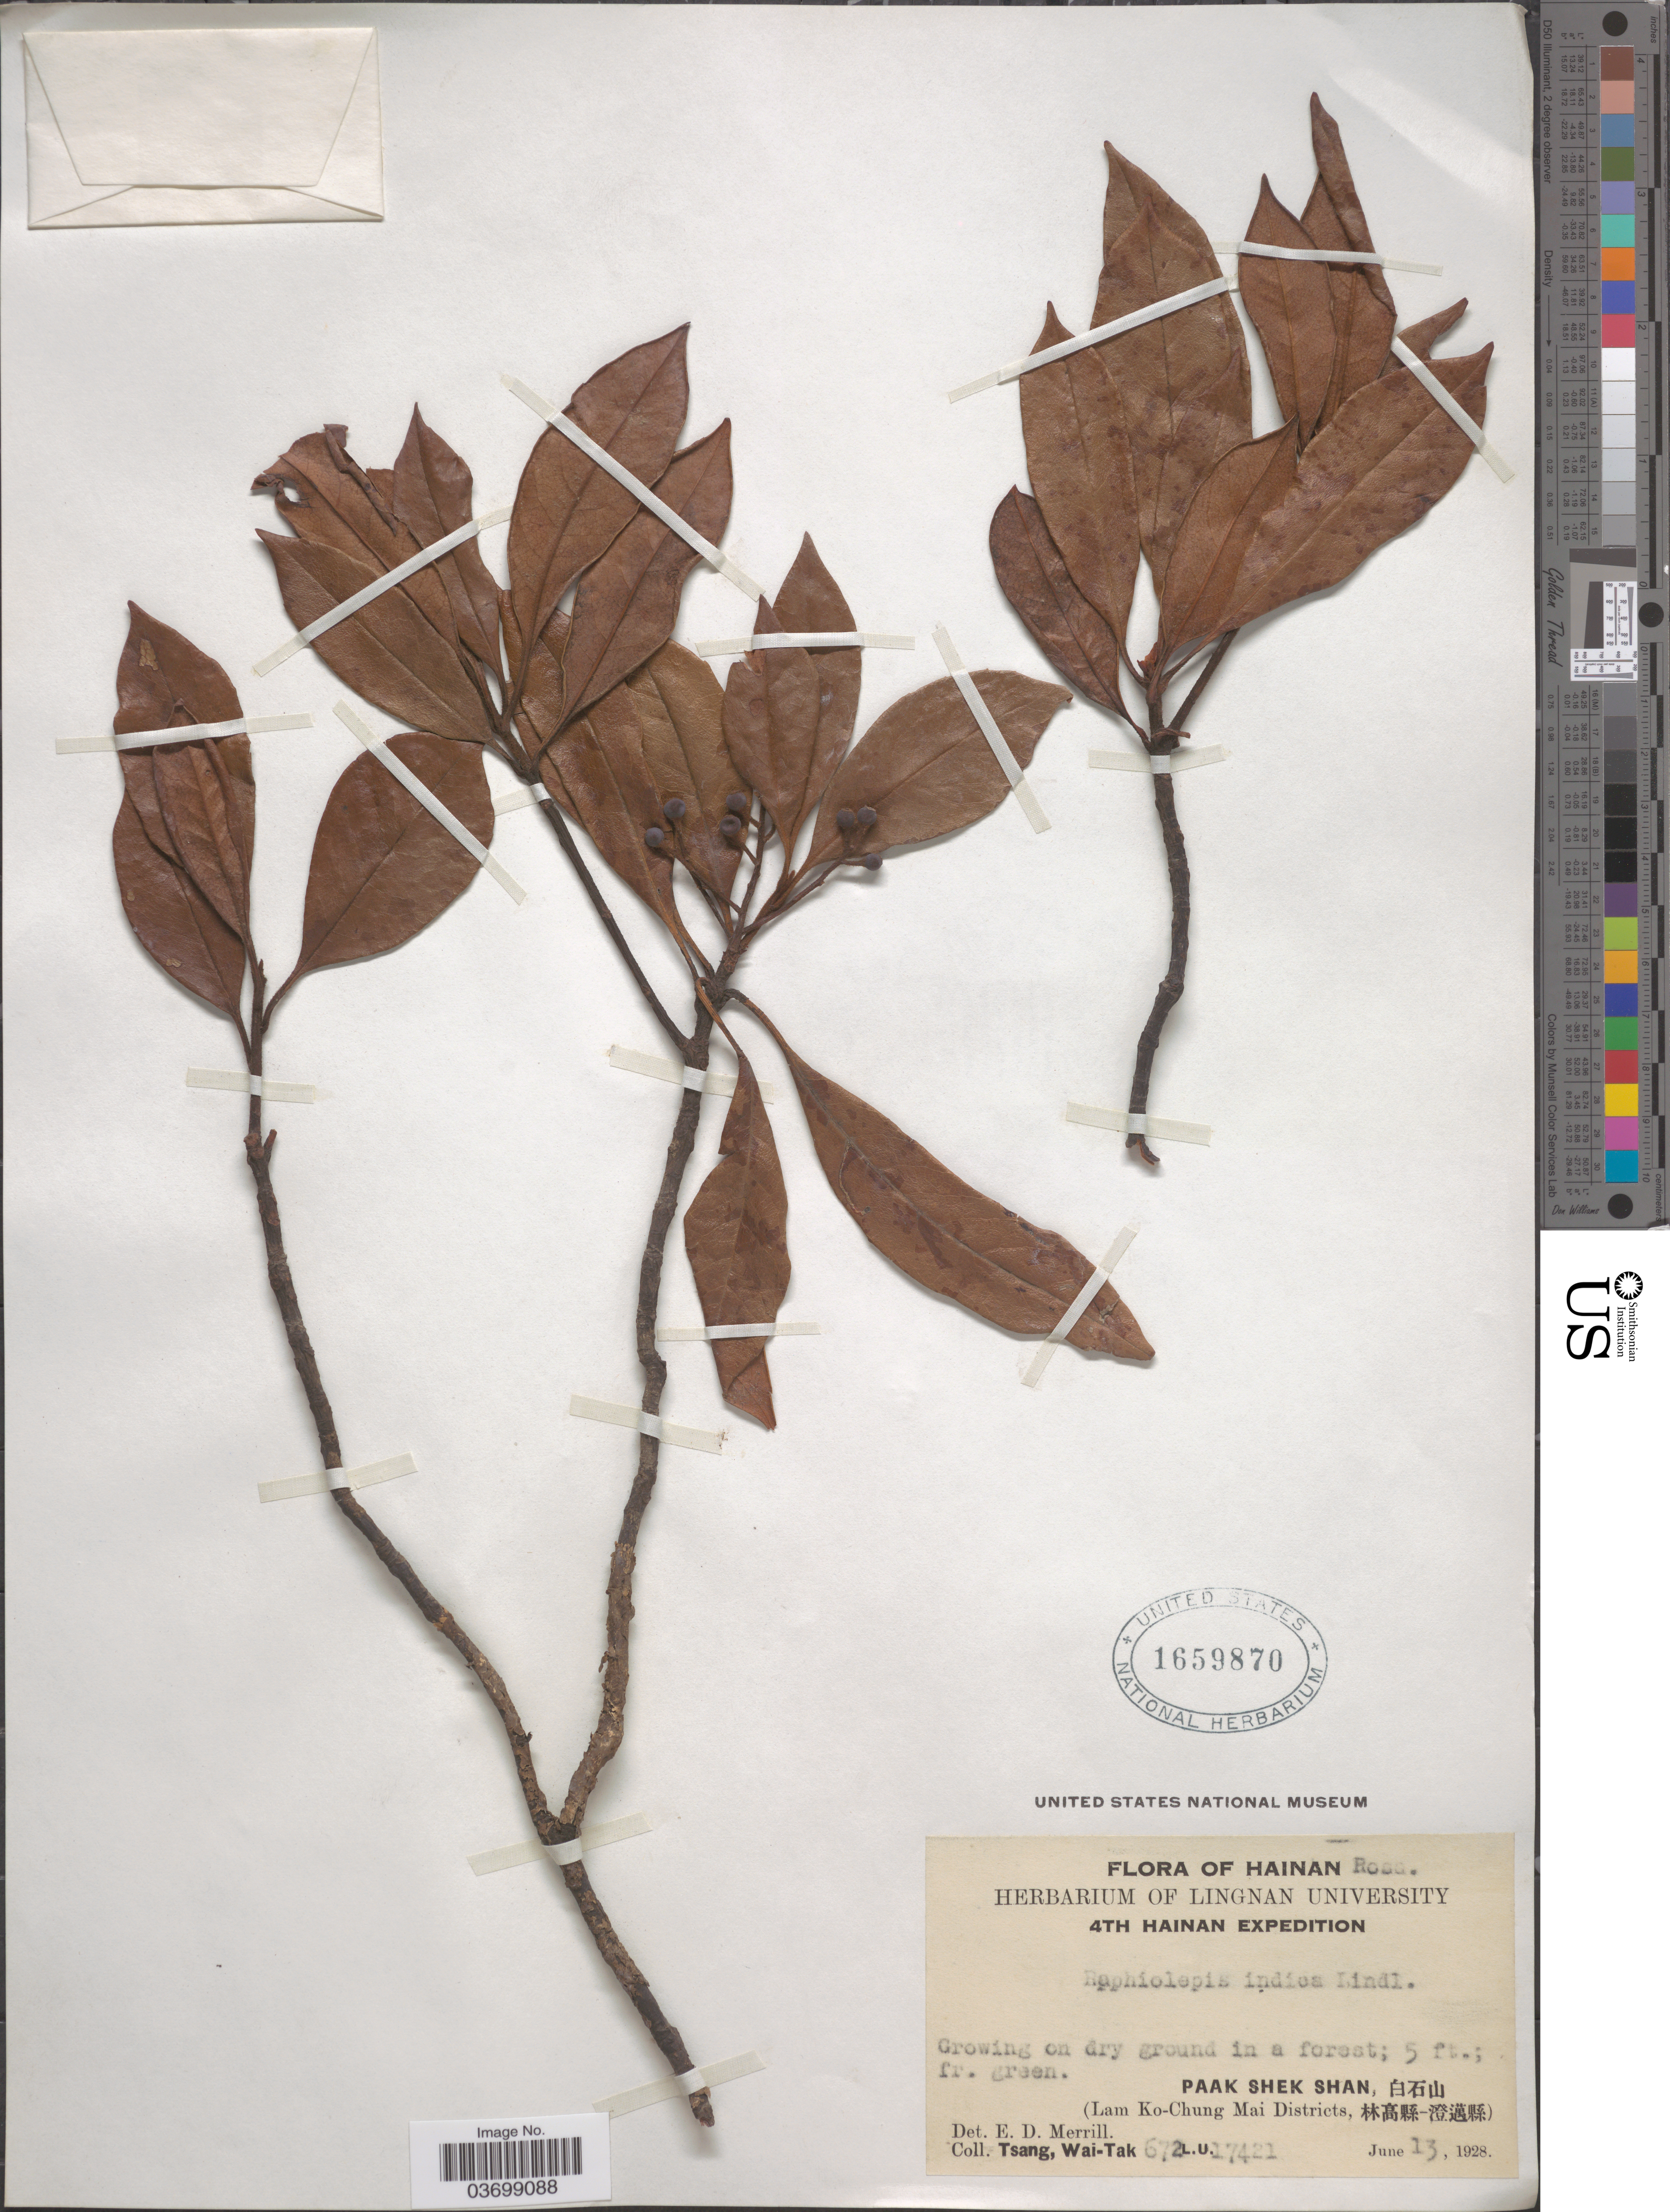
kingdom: Plantae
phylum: Tracheophyta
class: Magnoliopsida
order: Rosales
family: Rosaceae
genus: Rhaphiolepis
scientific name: Rhaphiolepis indica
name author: (L.) Lindl.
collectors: W. T. Tsang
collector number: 672L.U.17421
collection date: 1928-06-13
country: China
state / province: Hainan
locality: Paak Shek Shan, X. (Lam Ko-Chung Mai District, X).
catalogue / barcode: US 1659870